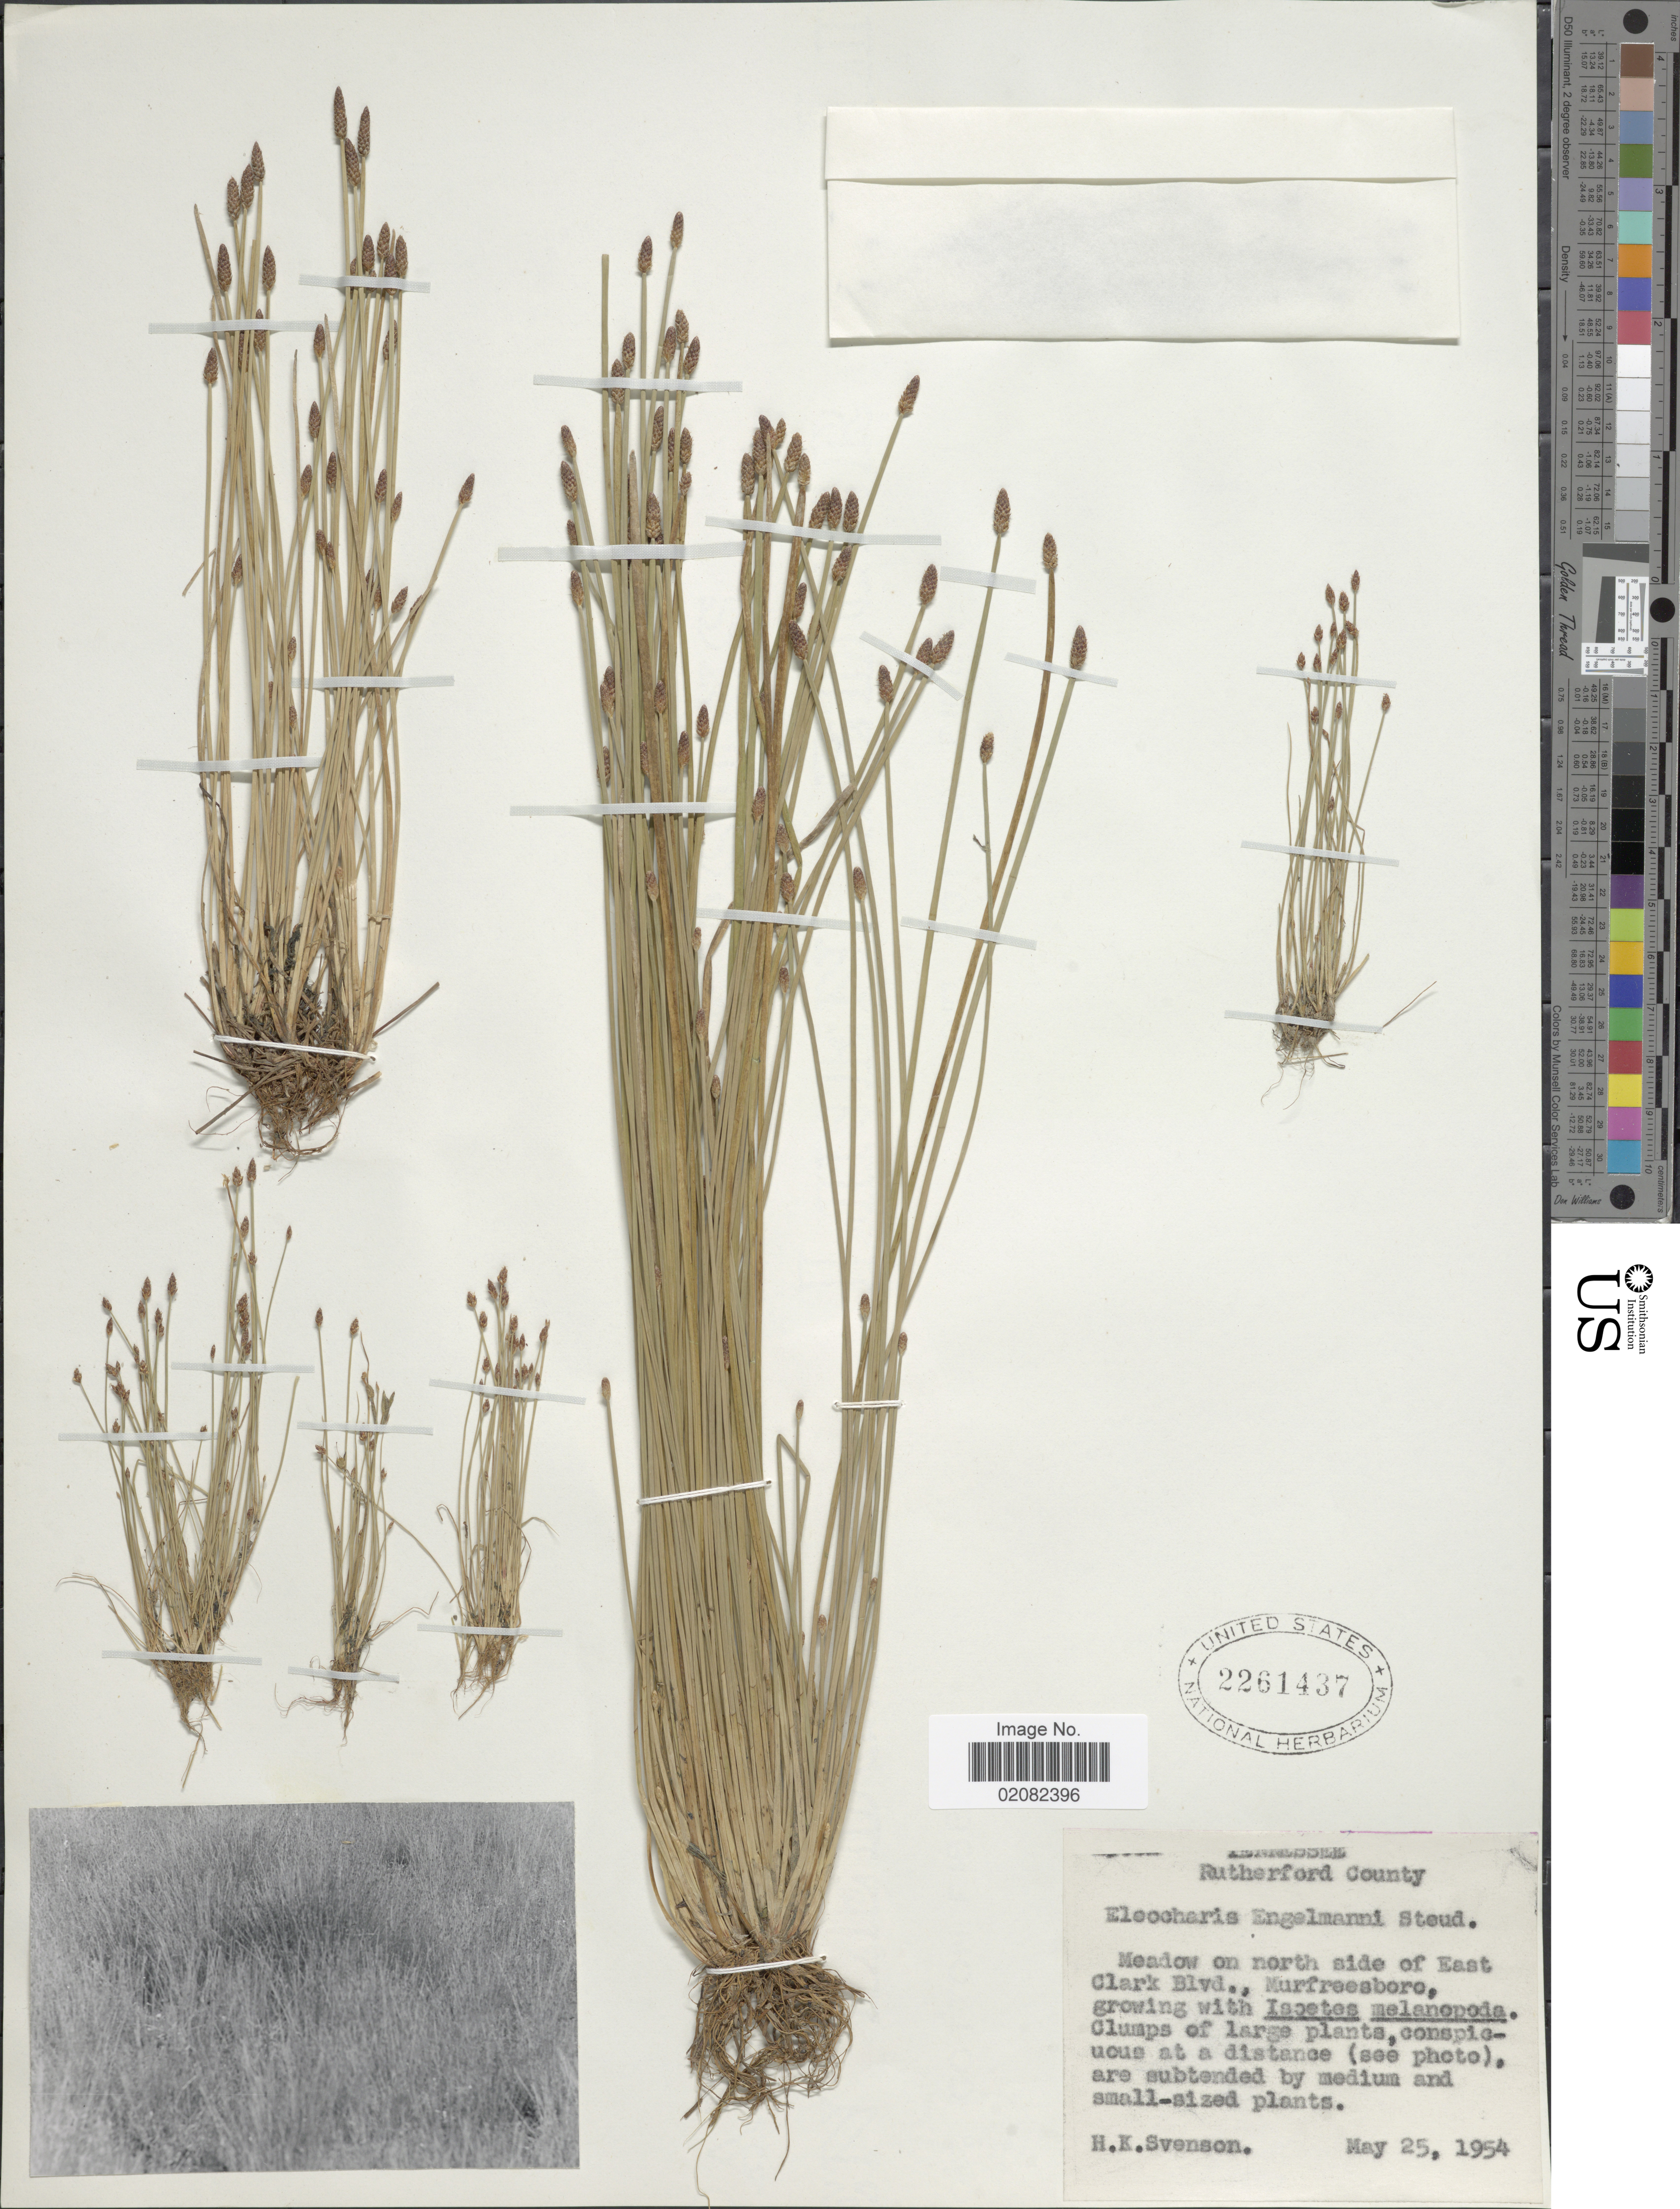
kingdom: Plantae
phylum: Tracheophyta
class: Liliopsida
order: Poales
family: Cyperaceae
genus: Eleocharis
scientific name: Eleocharis engelmannii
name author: Steud.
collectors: H. K. Svenson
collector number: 4699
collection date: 1954-05-25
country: United States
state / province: Tennessee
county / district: Rutherford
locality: East Clark Blvd, Murfreesboro.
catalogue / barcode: US 2261437